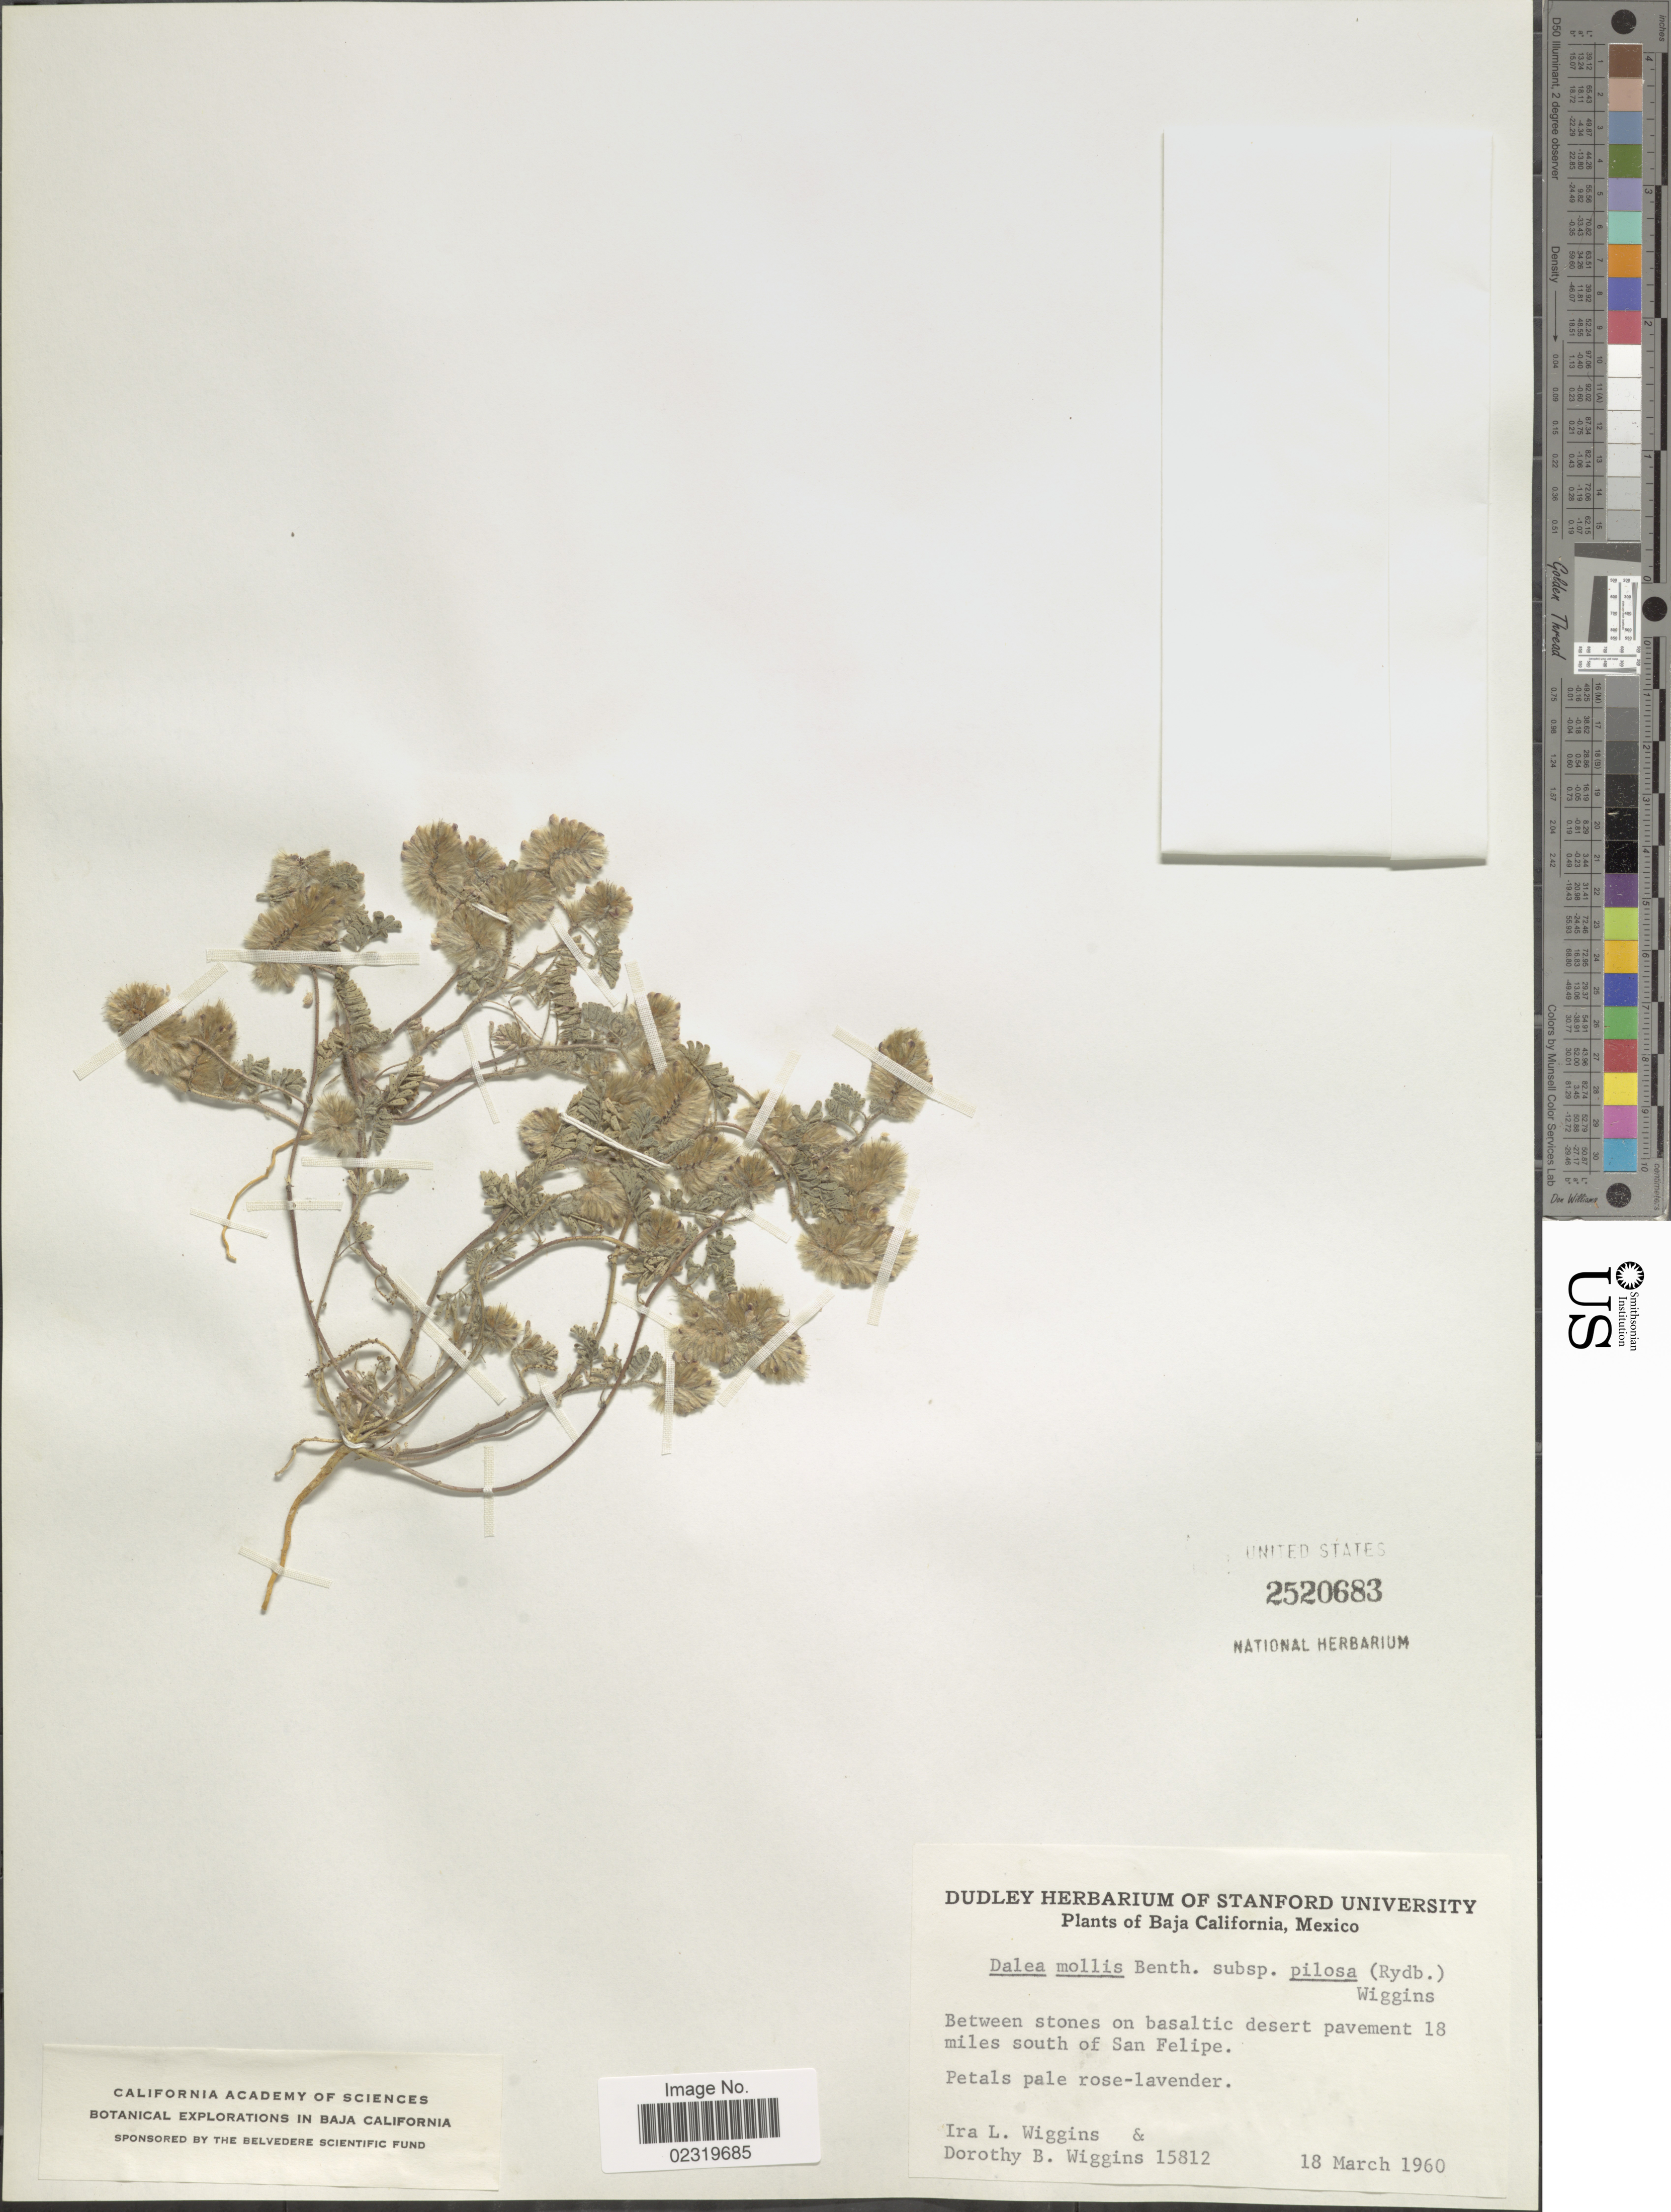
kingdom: Plantae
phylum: Tracheophyta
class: Magnoliopsida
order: Fabales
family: Fabaceae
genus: Dalea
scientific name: Dalea mollis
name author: Benth.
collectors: I. L. Wiggins & D. B. Wiggins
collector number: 15812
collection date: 1960-03-18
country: Mexico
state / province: Baja California Norte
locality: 18 miles south of San Felipe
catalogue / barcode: US 2520683